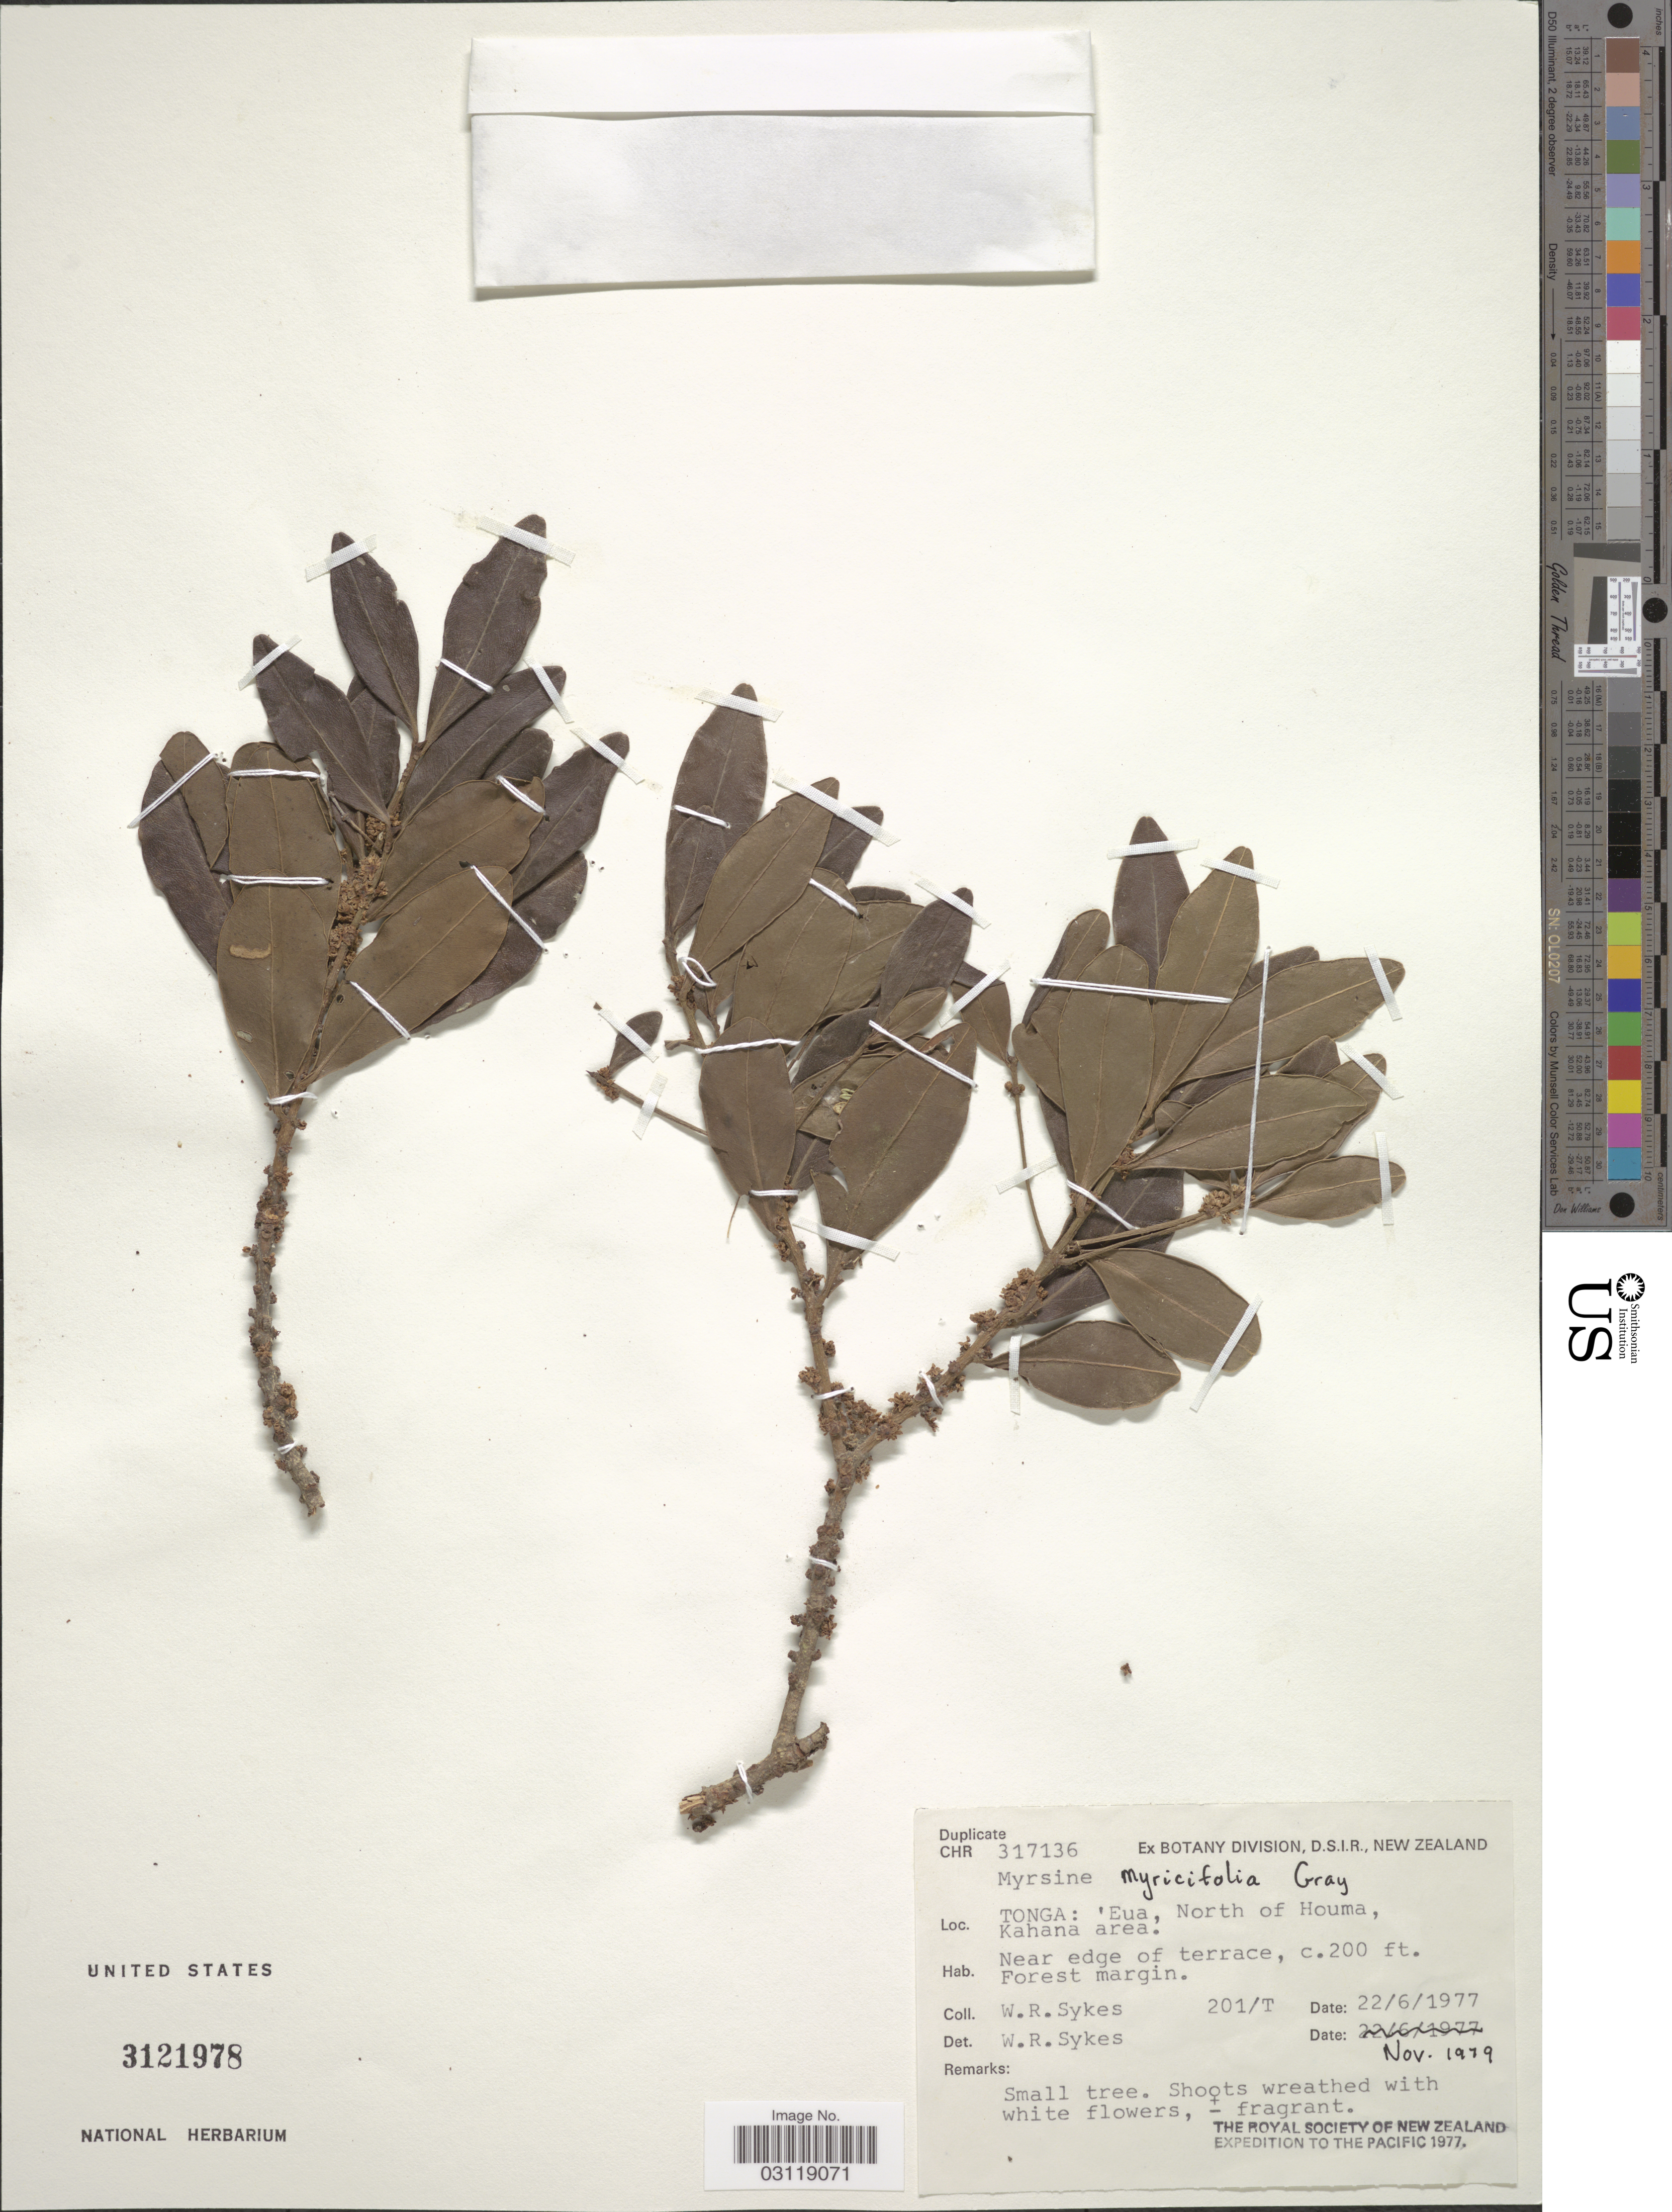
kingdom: Plantae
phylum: Tracheophyta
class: Magnoliopsida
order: Ericales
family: Primulaceae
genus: Rapanea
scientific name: Rapanea myricifolia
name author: (A. Gray) Mez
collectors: W. R. Sykes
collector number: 201/T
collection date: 1977-06-22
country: Tonga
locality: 'Eua, North of Houma, Kahana area.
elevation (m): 61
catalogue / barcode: US 3121978